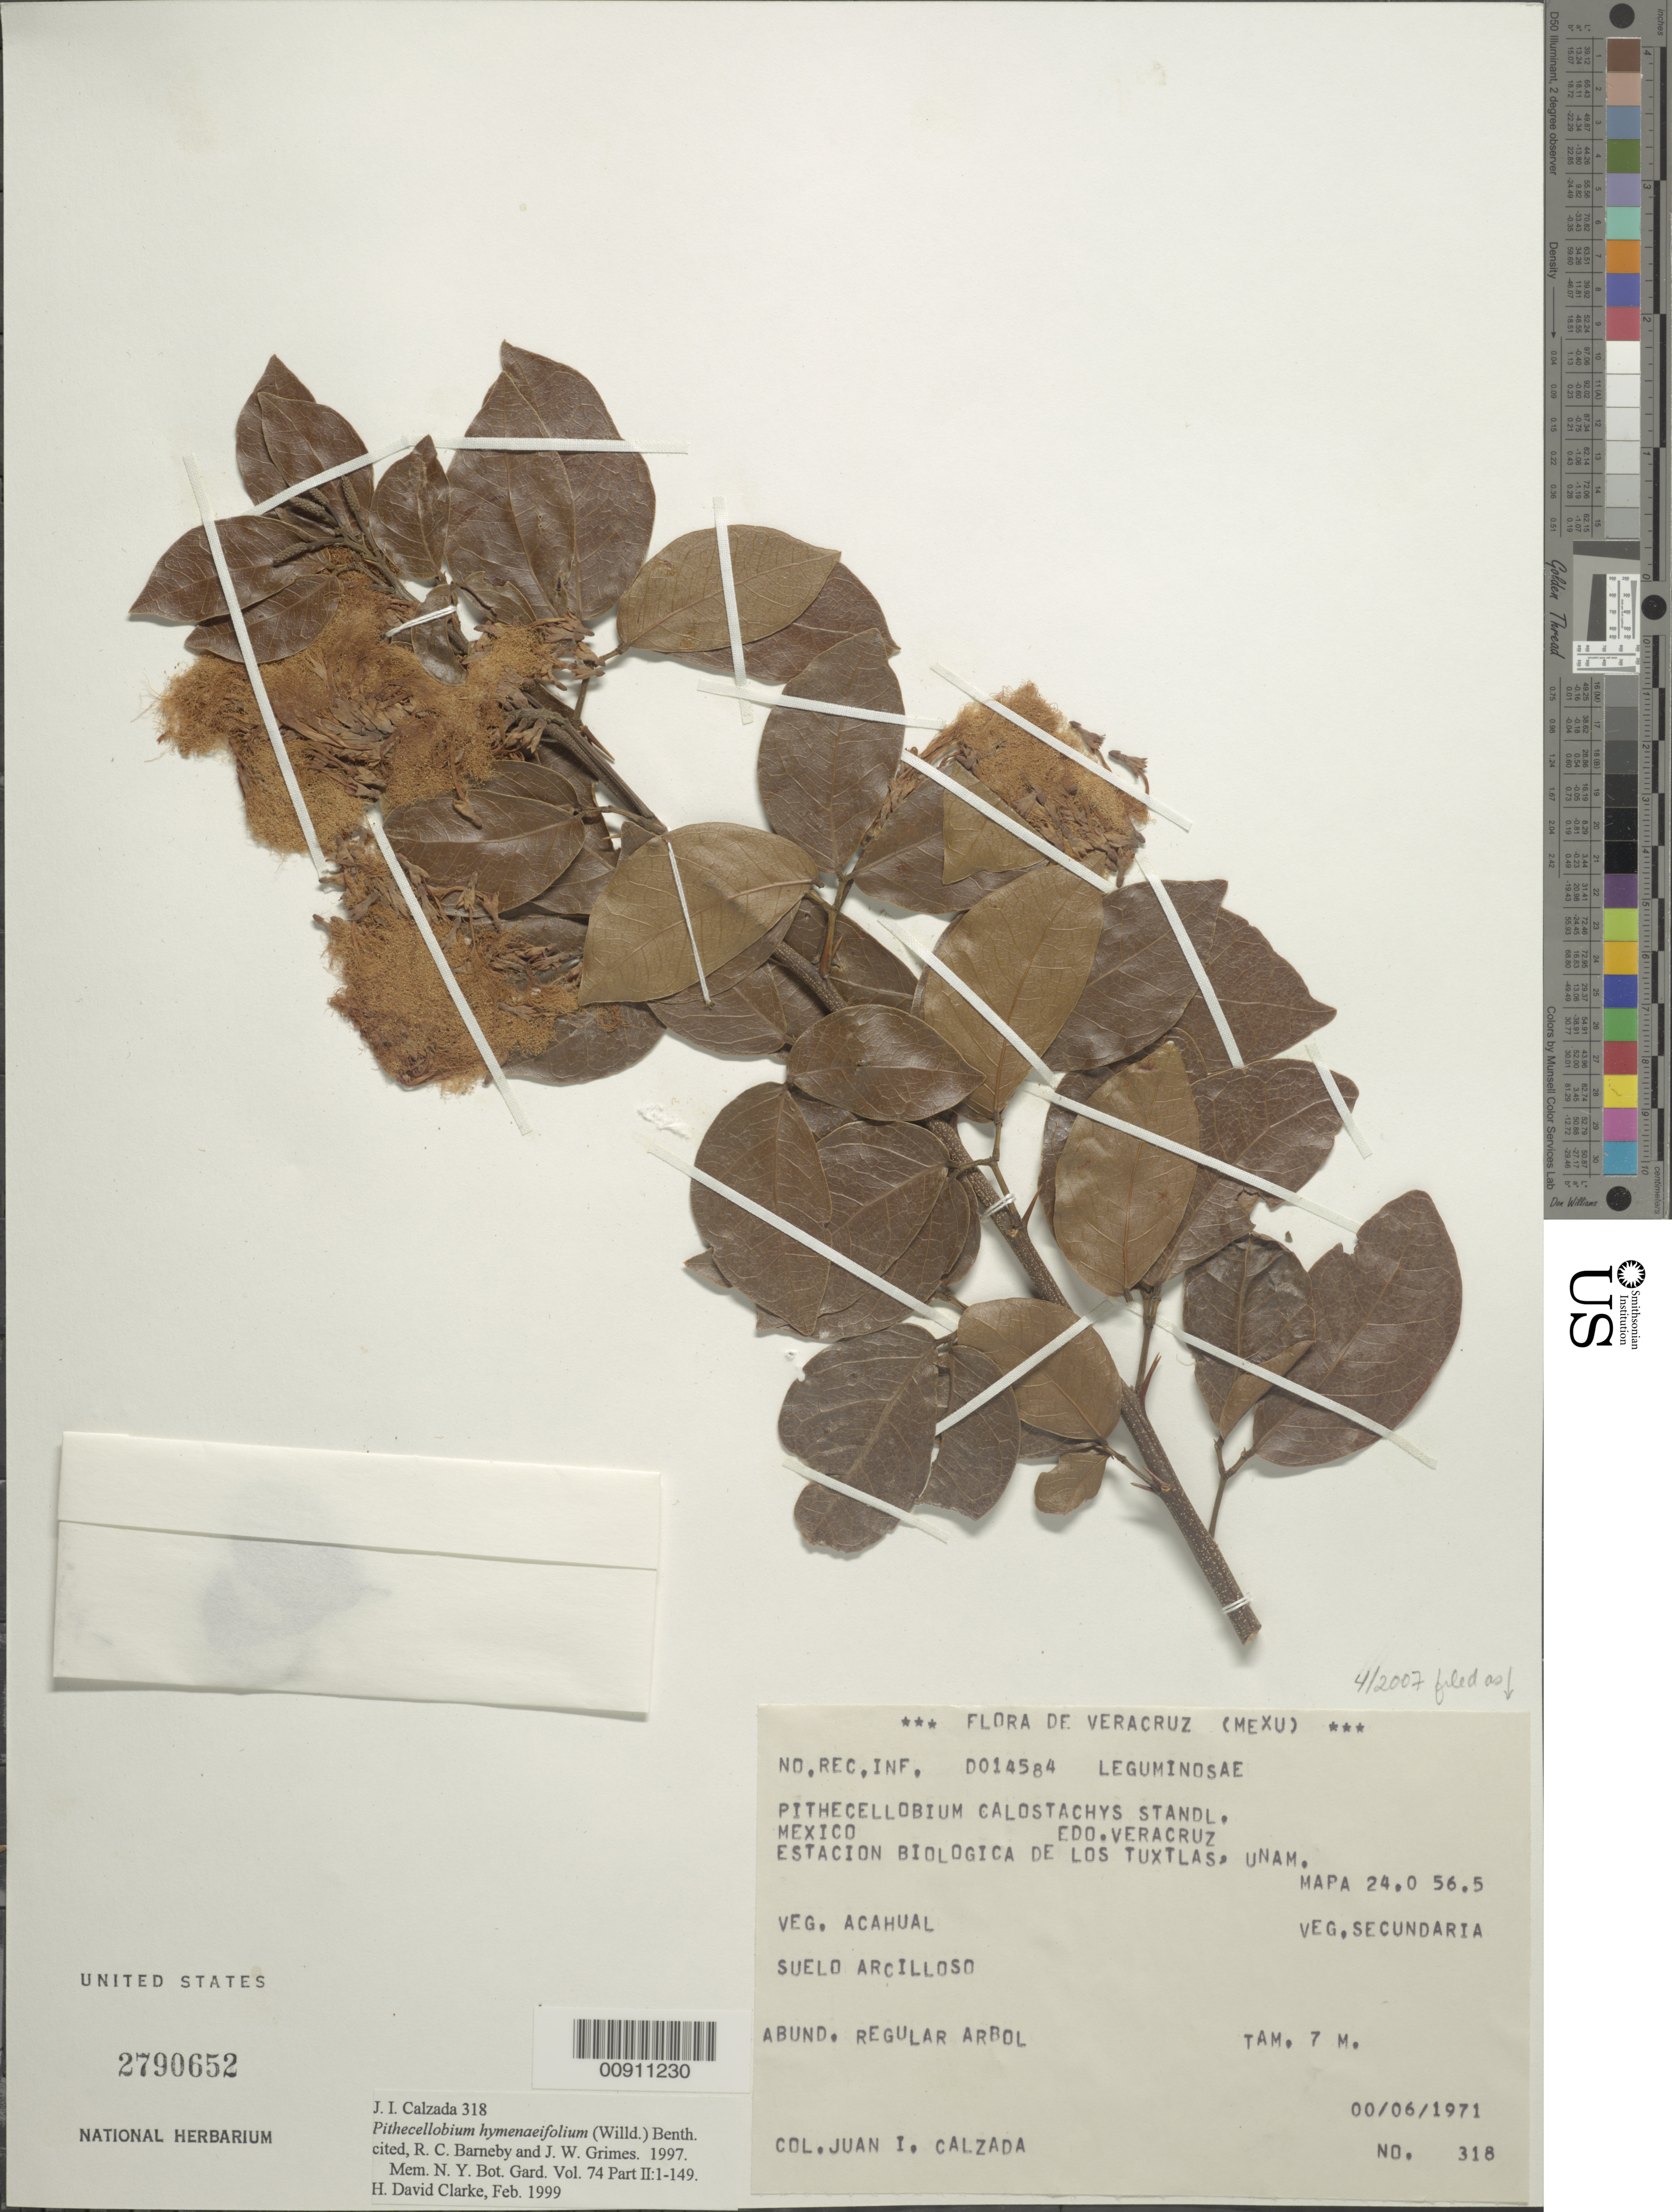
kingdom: Plantae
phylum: Tracheophyta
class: Magnoliopsida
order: Fabales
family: Fabaceae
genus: Pithecellobium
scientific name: Pithecellobium lanceolatum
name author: (Humb. & Bonpl. ex Willd.) Benth.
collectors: J. I. Calzada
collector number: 318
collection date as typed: Jun 1971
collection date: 1971-06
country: Mexico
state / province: Veracruz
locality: Estación Biológica de los Tuxtlas, UNAM, Edo. Veracruz. Mapa 24.0 56.5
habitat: Veg. Acahual. Veg. Secundaria. Suelo arcilloso.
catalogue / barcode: US 2790652